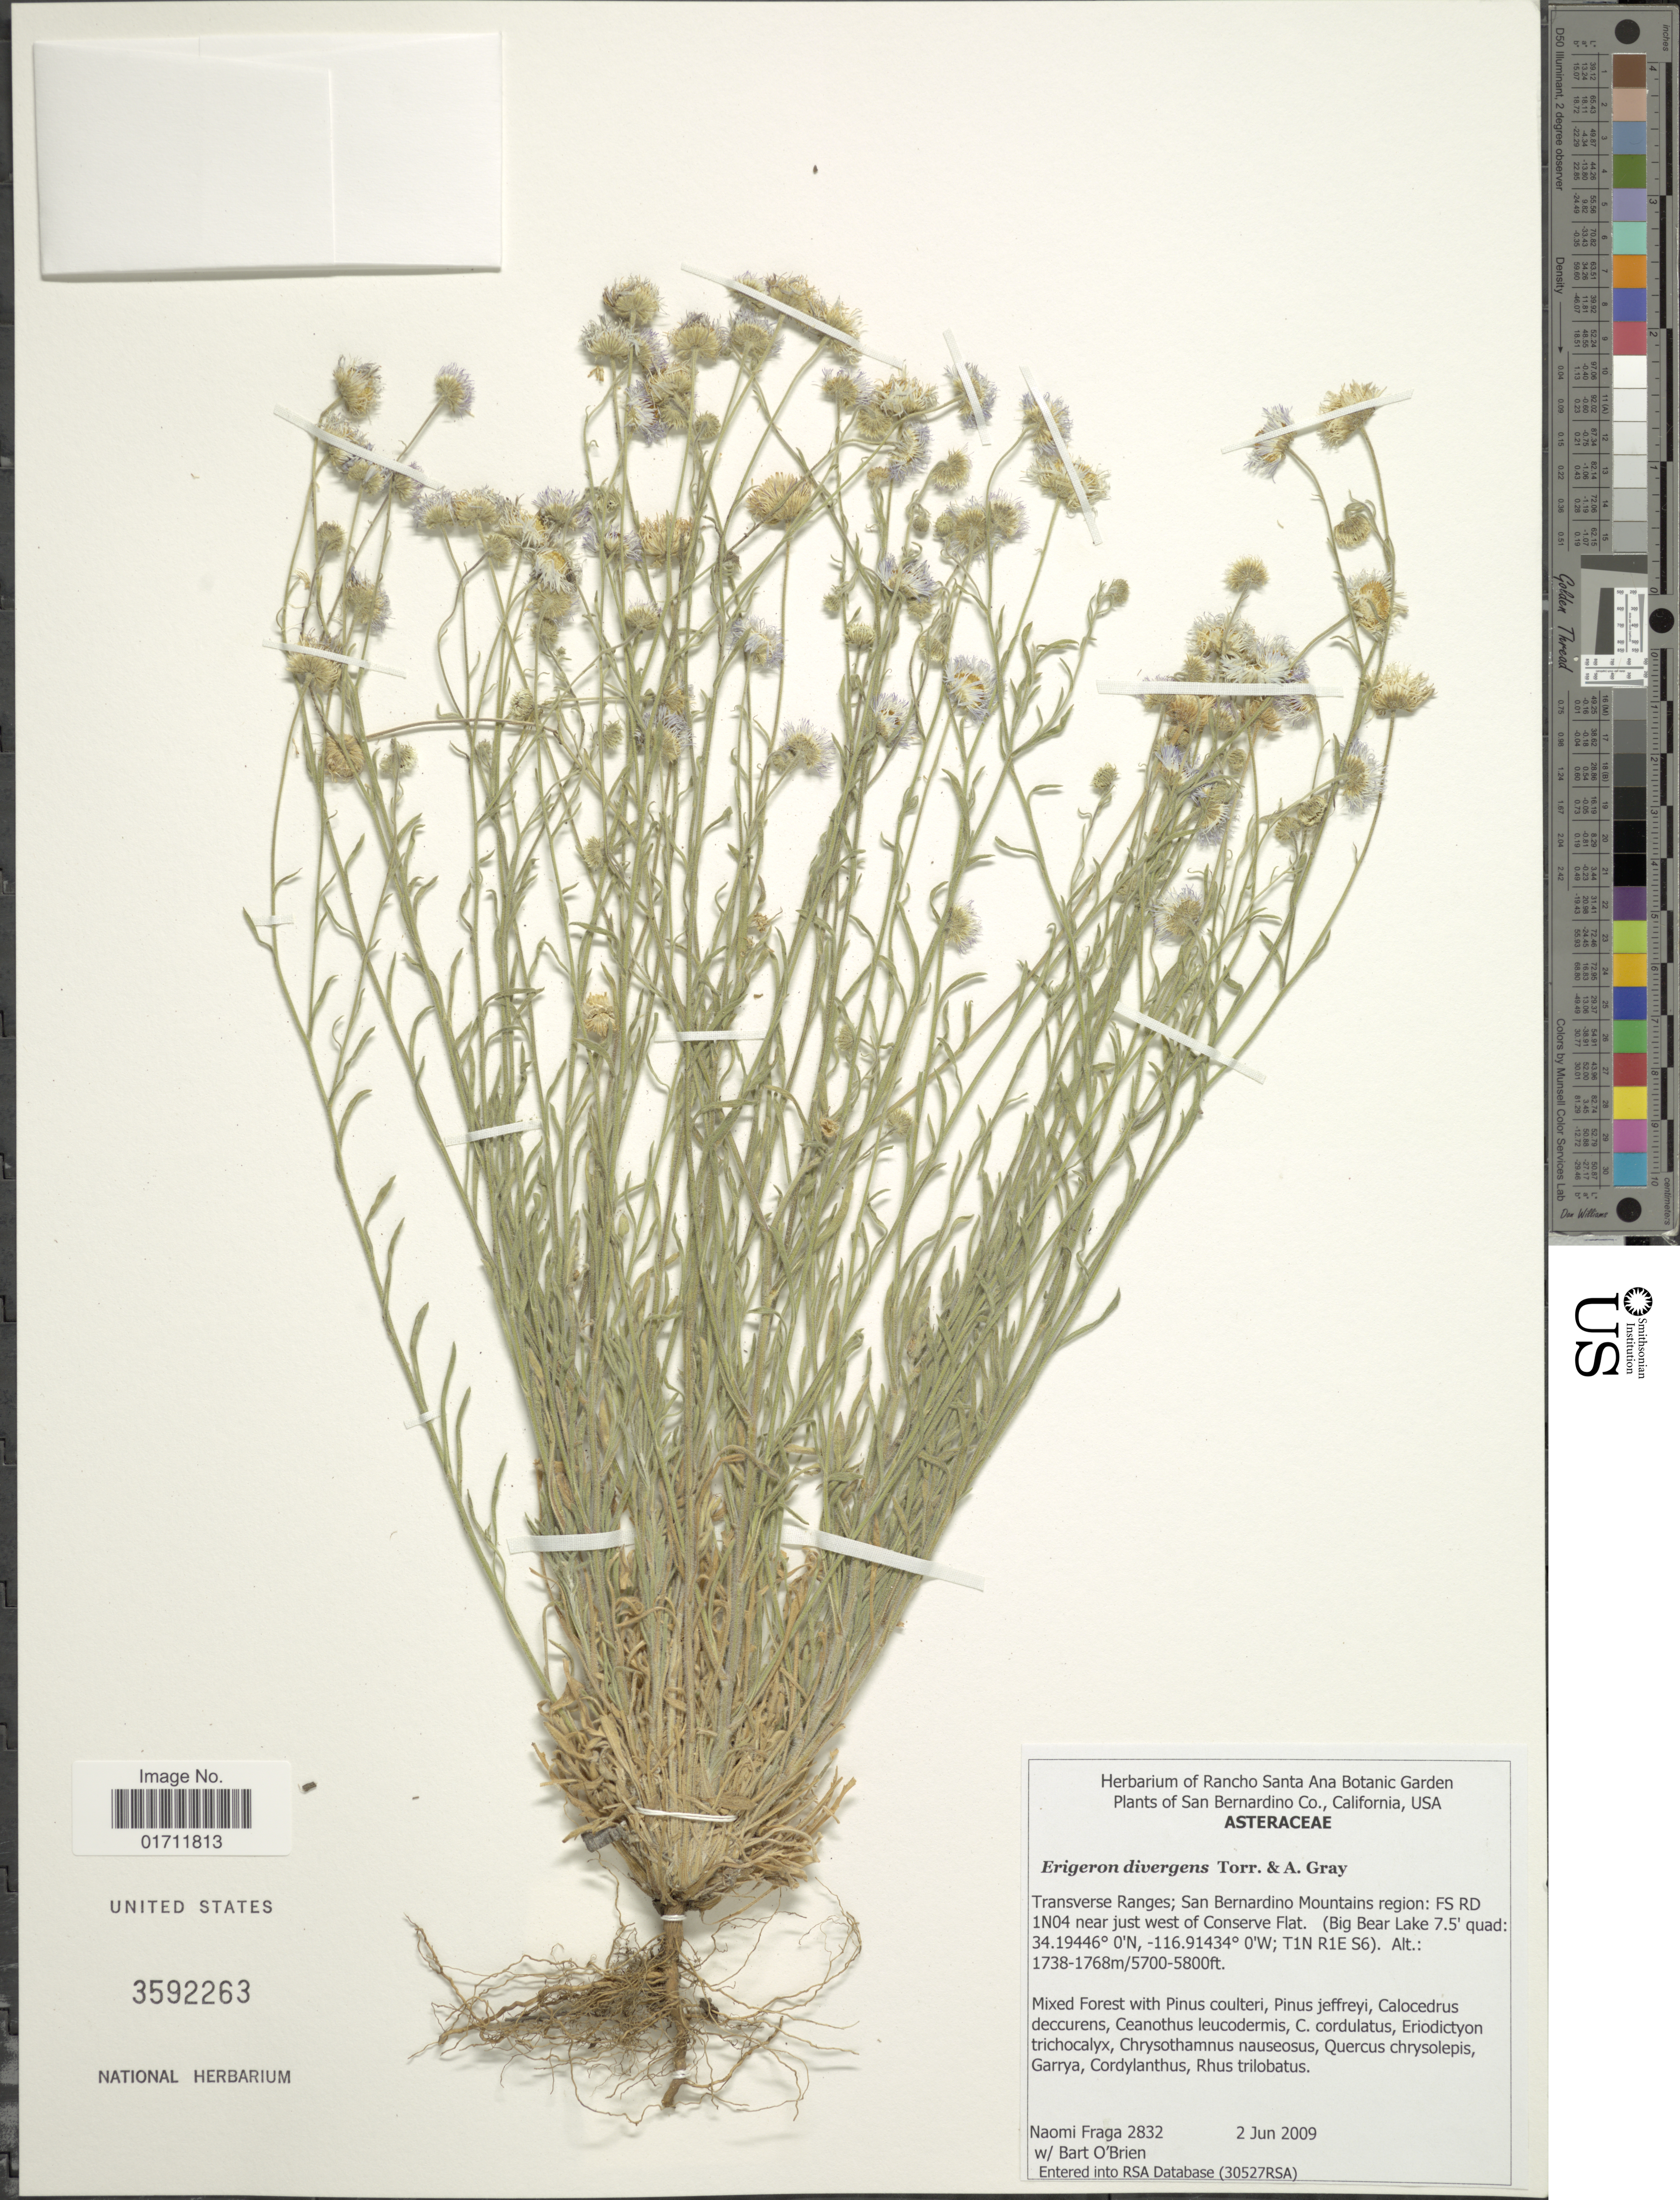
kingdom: Plantae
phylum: Tracheophyta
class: Magnoliopsida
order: Asterales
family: Asteraceae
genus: Erigeron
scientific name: Erigeron divergens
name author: Torr. & A. Gray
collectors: N. Fraga & B. O'Brien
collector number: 2832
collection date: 2009-06-02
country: United States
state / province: California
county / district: San Bernardino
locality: San Bernardino Co., Transverse Ranges; San Bernardino Mountains region: FS RD1N04 near just west of Conserve Flat (Big Bear Lake 7.5'quad: T1N R1E S6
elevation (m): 1737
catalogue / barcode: US 3592263